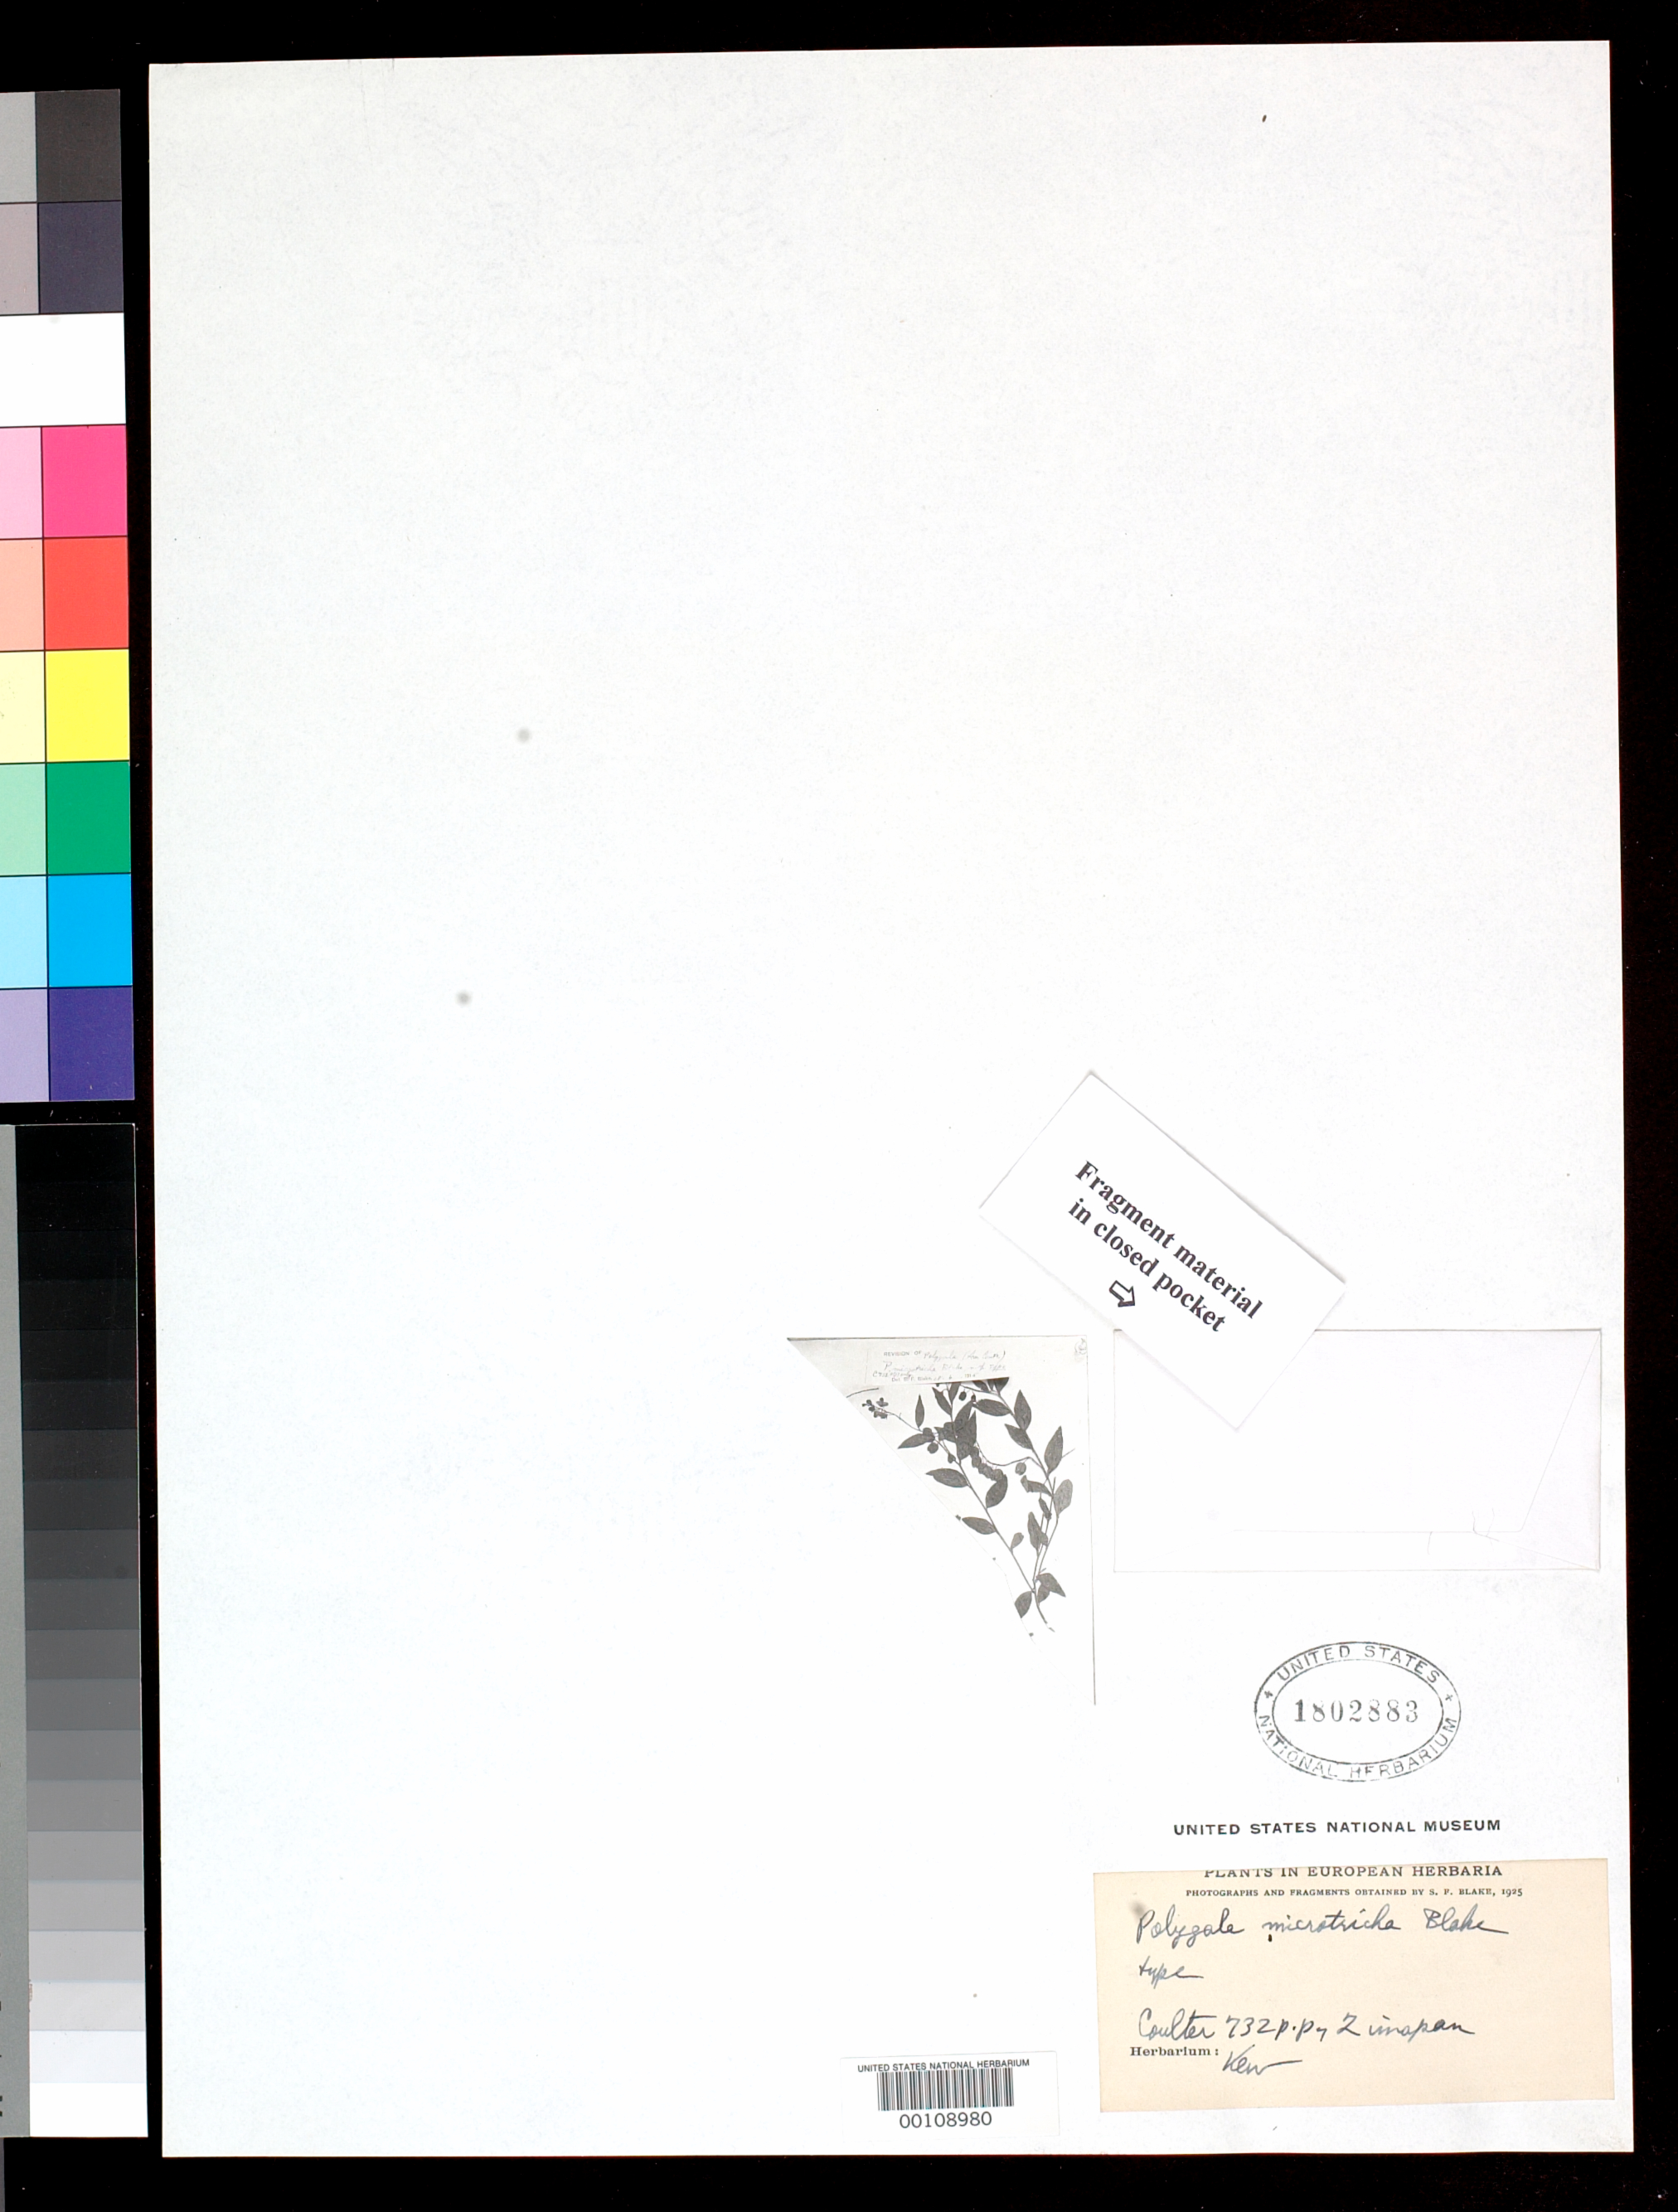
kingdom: Plantae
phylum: Tracheophyta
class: Magnoliopsida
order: Fabales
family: Polygalaceae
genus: Polygala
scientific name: Polygala microtricha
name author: S.F. Blake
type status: Type Fragment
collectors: J. M. Coulter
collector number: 732 p.p.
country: Mexico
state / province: Hidalgo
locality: Zimapan.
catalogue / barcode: US 1802883